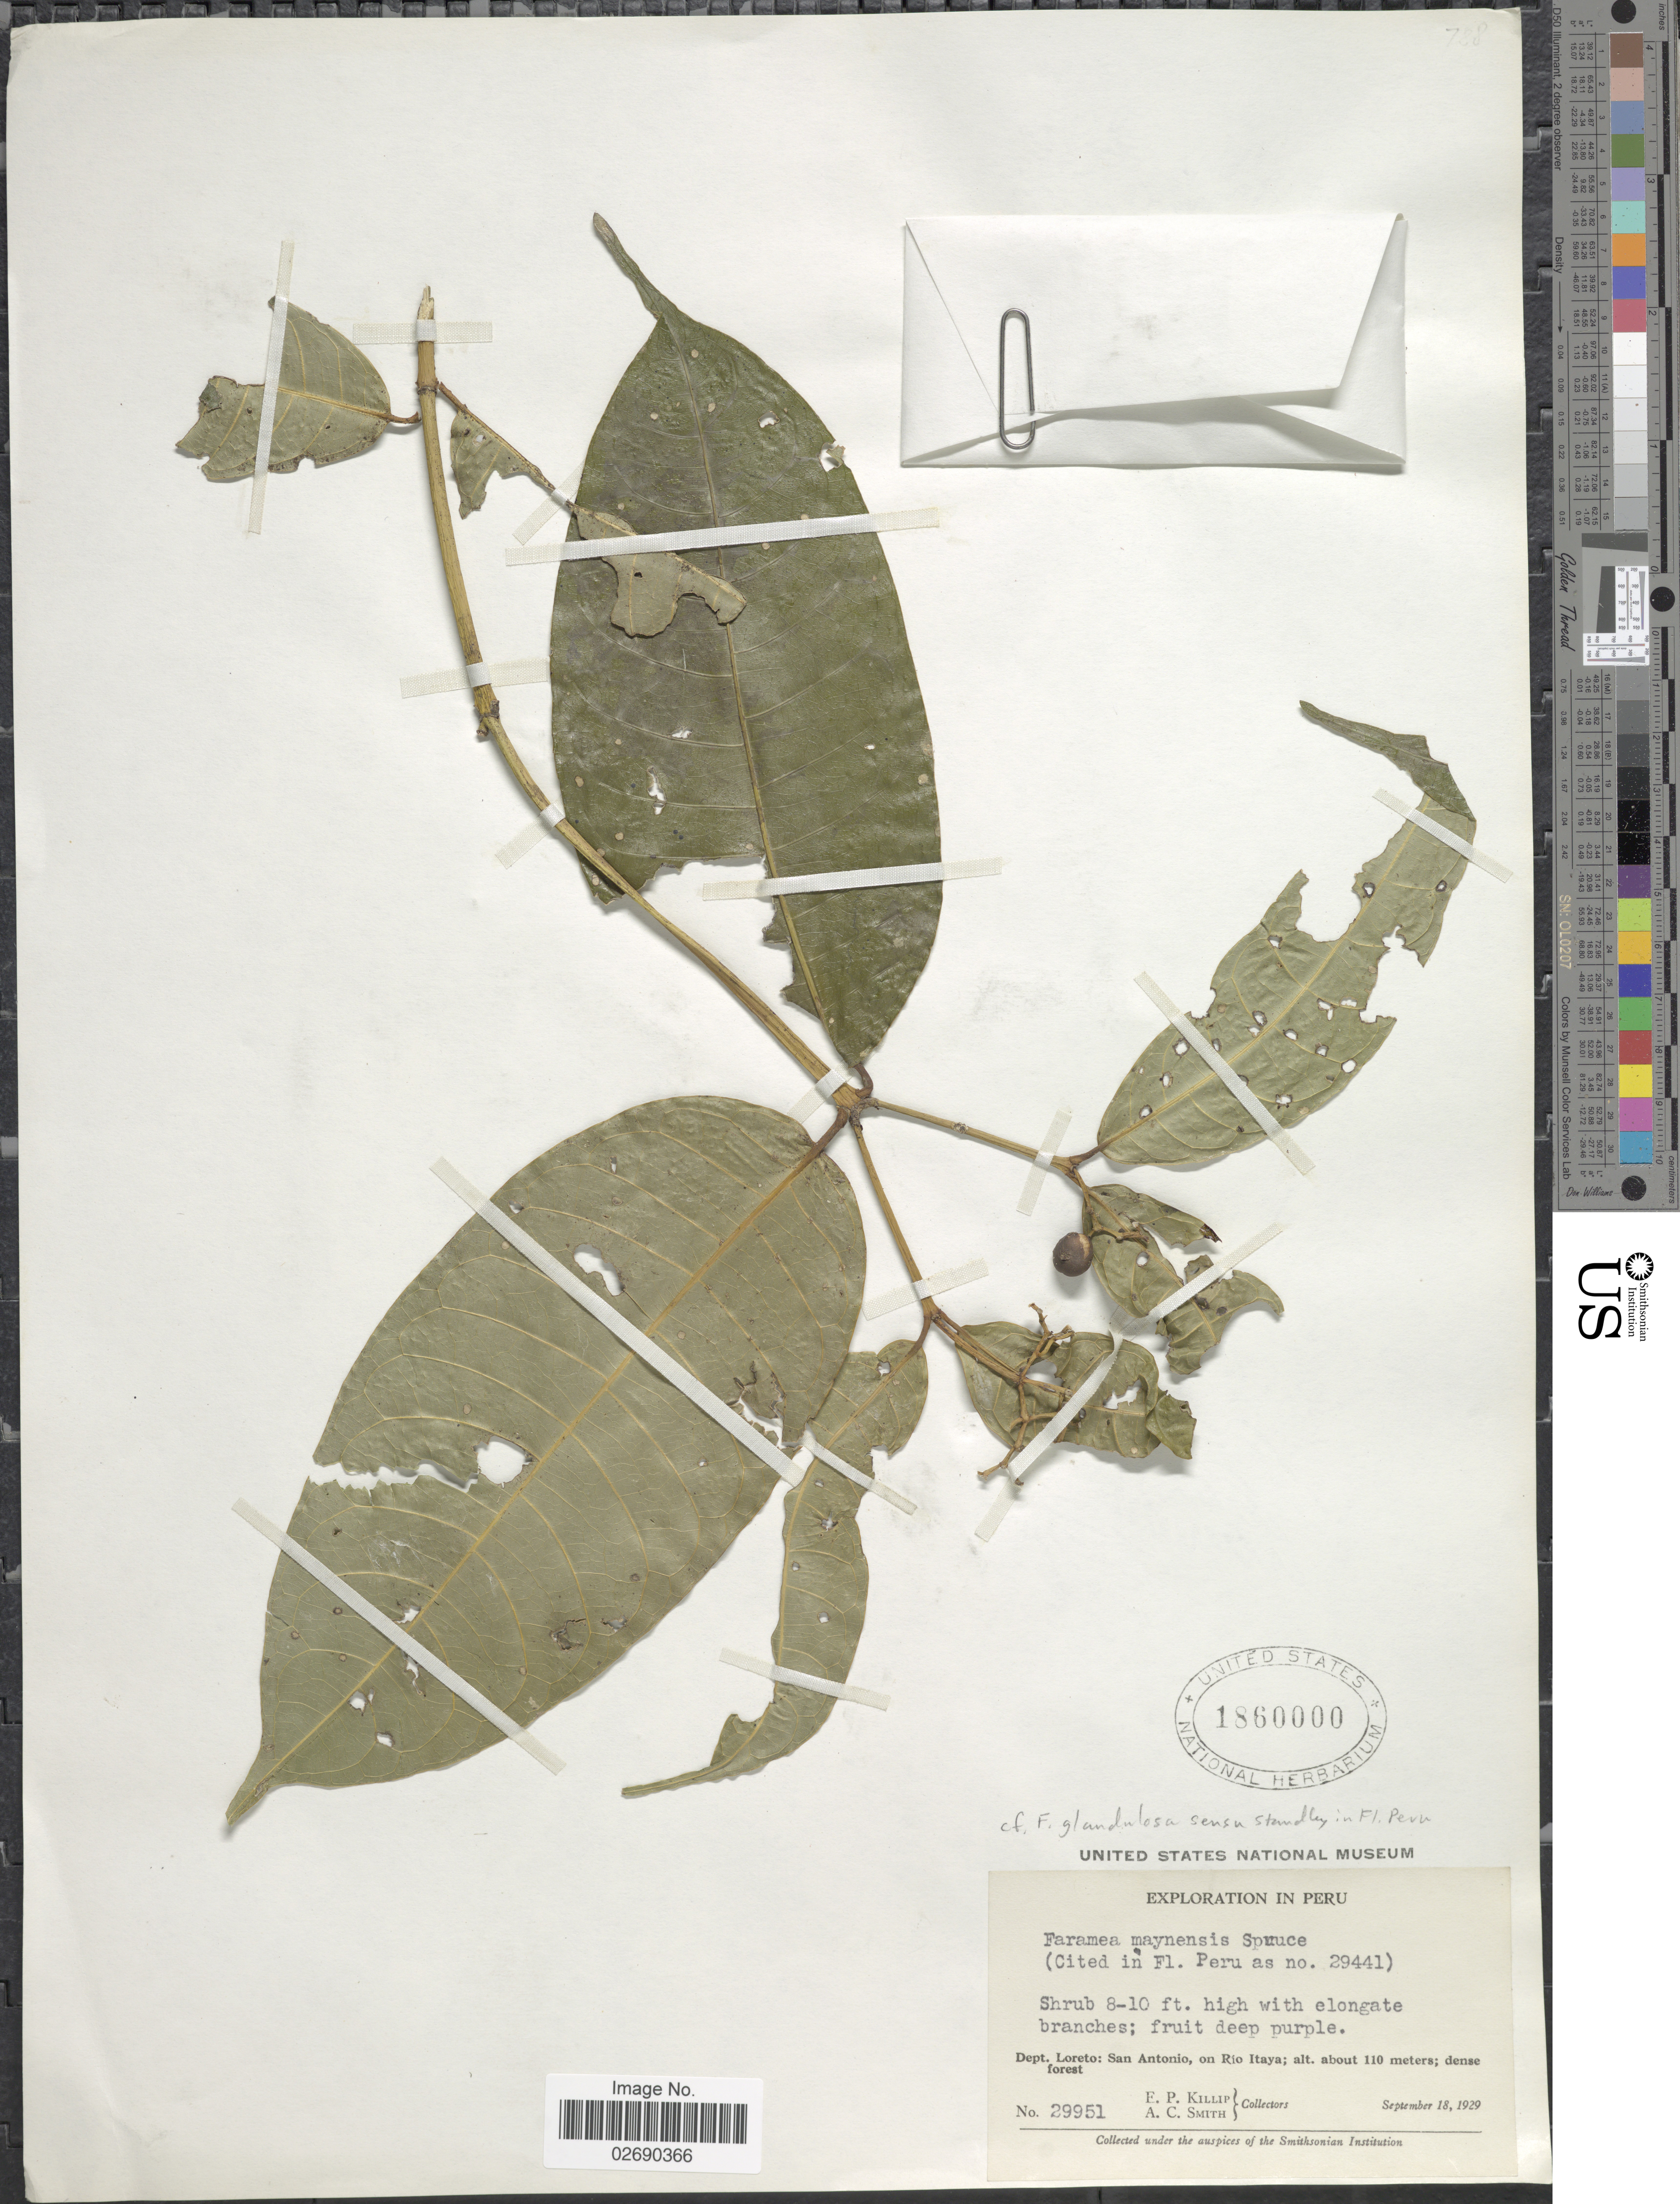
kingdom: Plantae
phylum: Tracheophyta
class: Magnoliopsida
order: Gentianales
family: Rubiaceae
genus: Faramea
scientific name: Faramea glandulosa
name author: Poepp.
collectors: E. P. Killip & A. C. Smith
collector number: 29951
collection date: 1929-09-18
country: Peru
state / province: Loreto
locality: Dept. Loreto: San Antonio, on Rio Itaya; dense forest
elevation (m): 110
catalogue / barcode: US 1860000